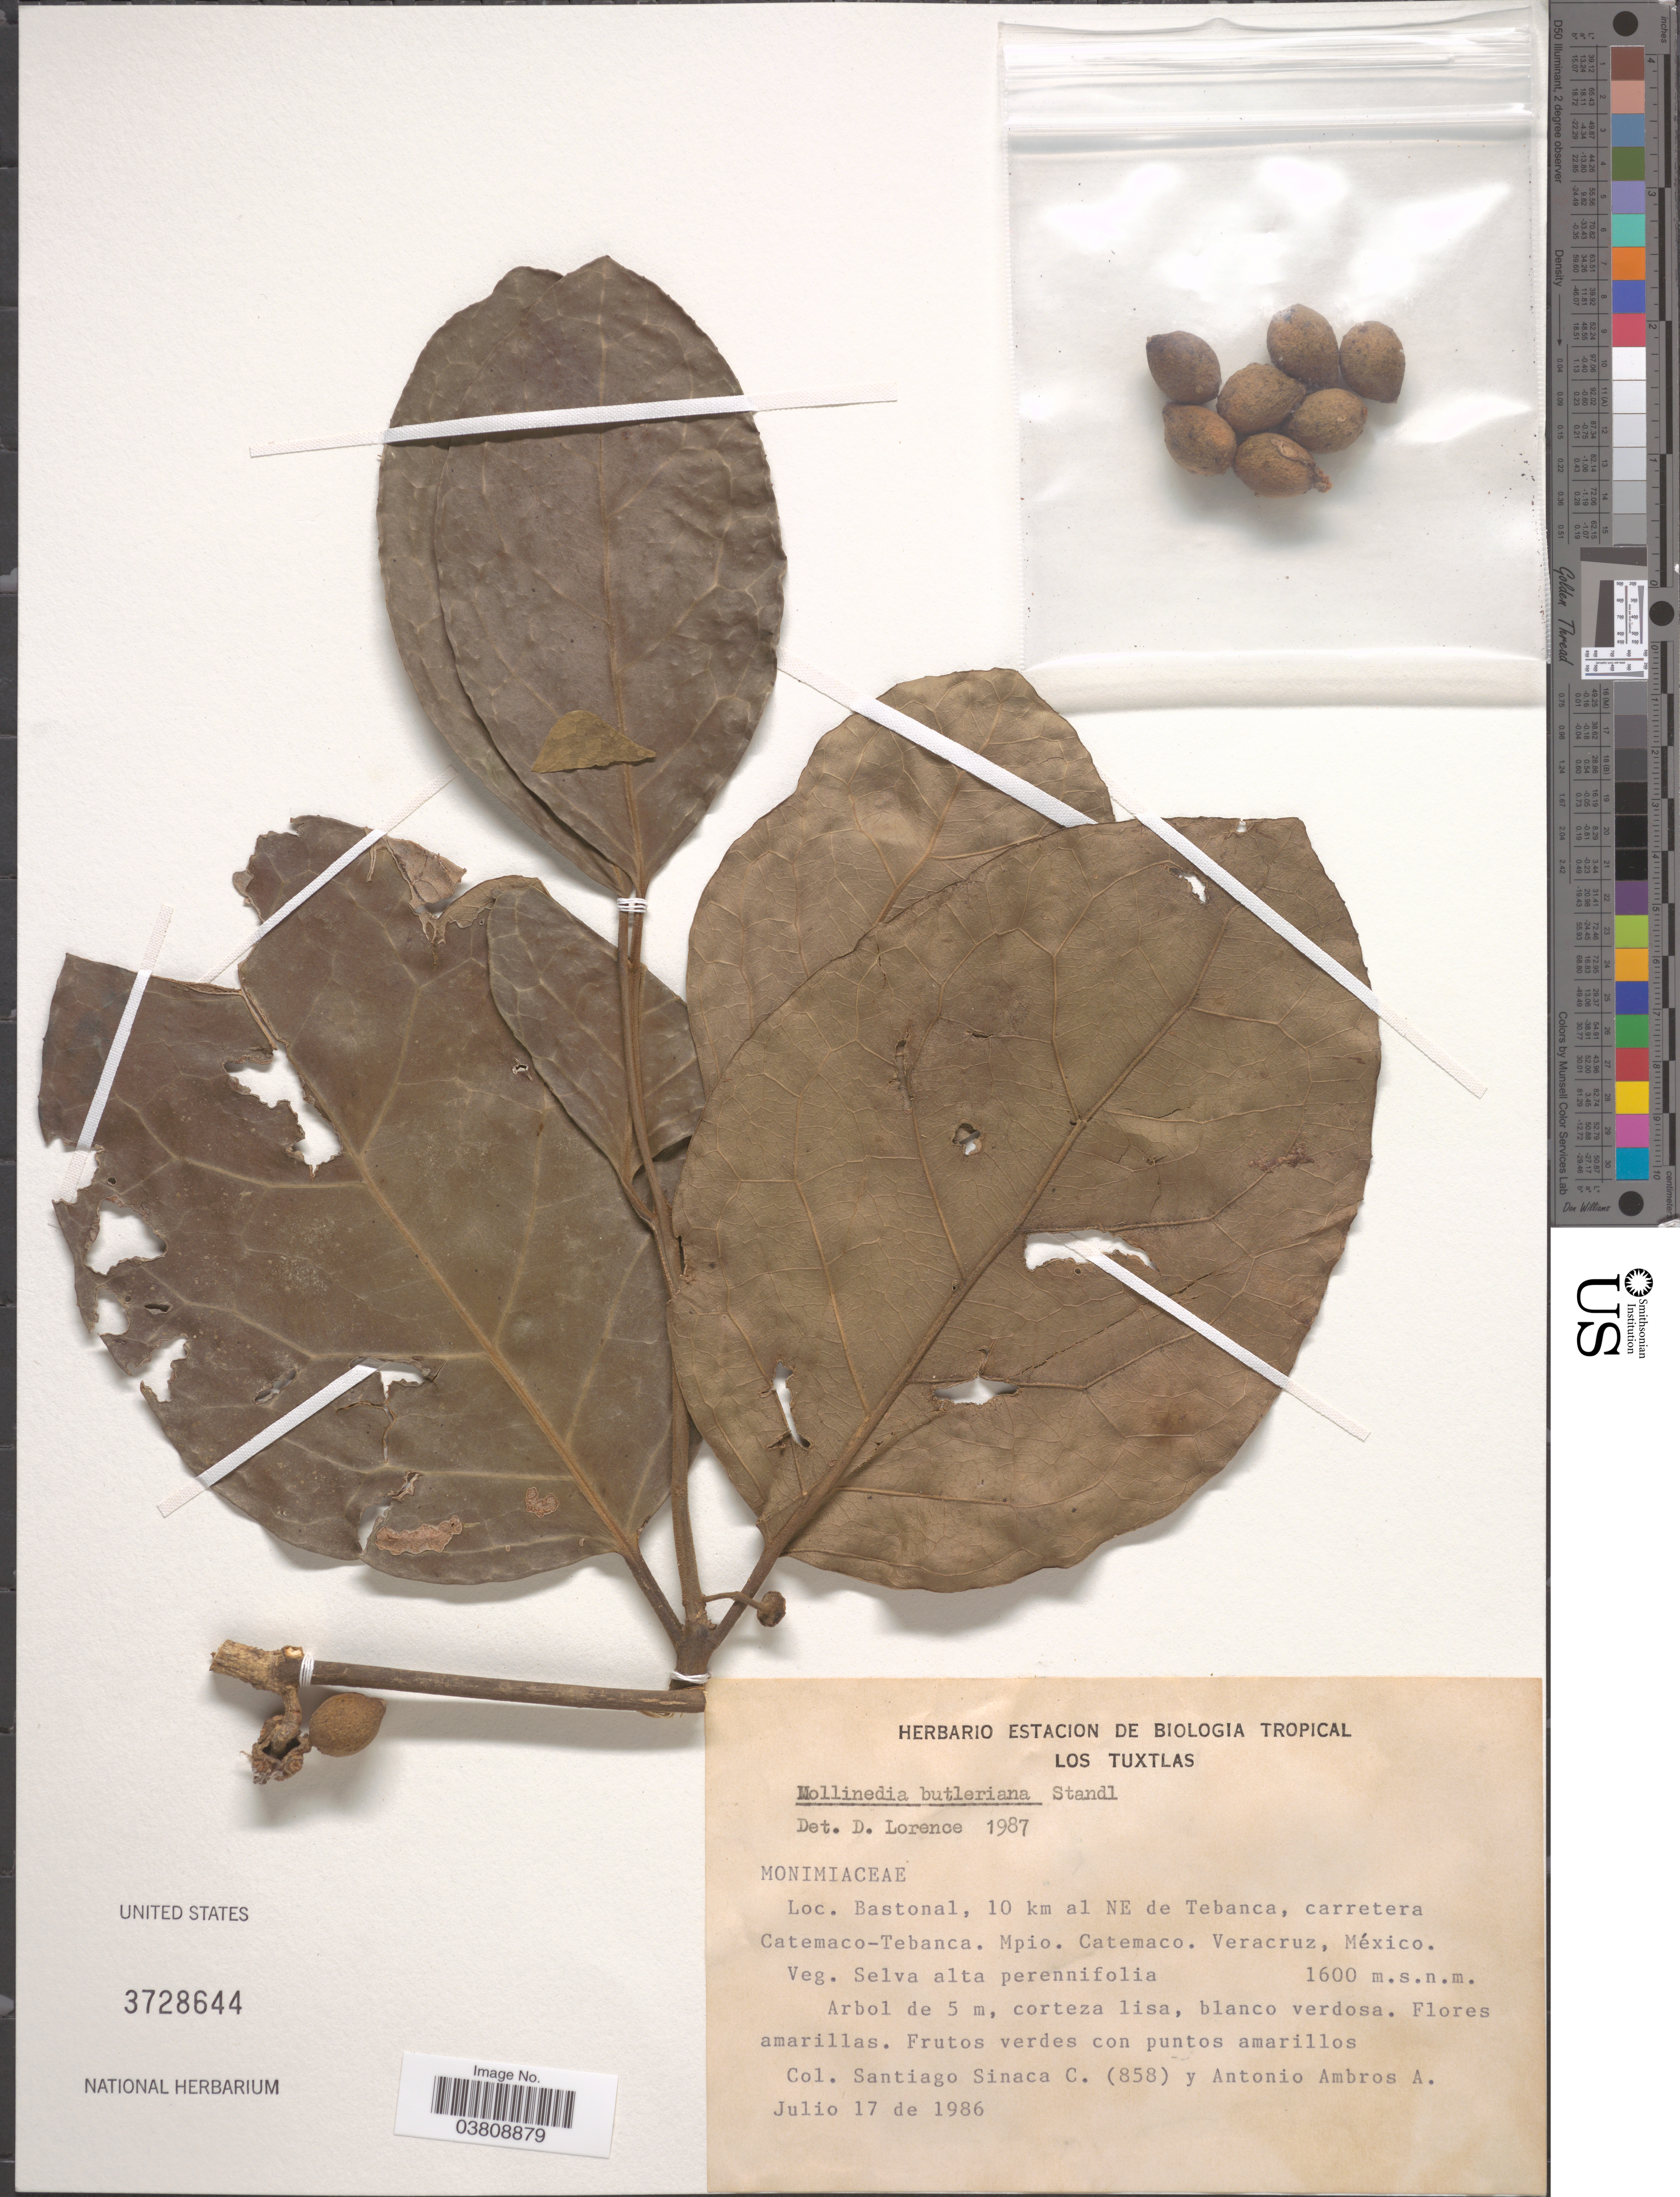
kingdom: Plantae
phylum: Tracheophyta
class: Magnoliopsida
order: Laurales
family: Monimiaceae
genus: Mollinedia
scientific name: Mollinedia butleriana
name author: Standl.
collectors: S. Sinaca-Colin & A. Ambros A.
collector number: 858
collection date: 1986-07-17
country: Mexico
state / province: Veracruz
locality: Bastonal, 10 km al NE de Tebanca, carretera Catemaco-Tebanca. Mpio. Catemaco. Veracruz.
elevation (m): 1600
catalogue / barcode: US 3728644